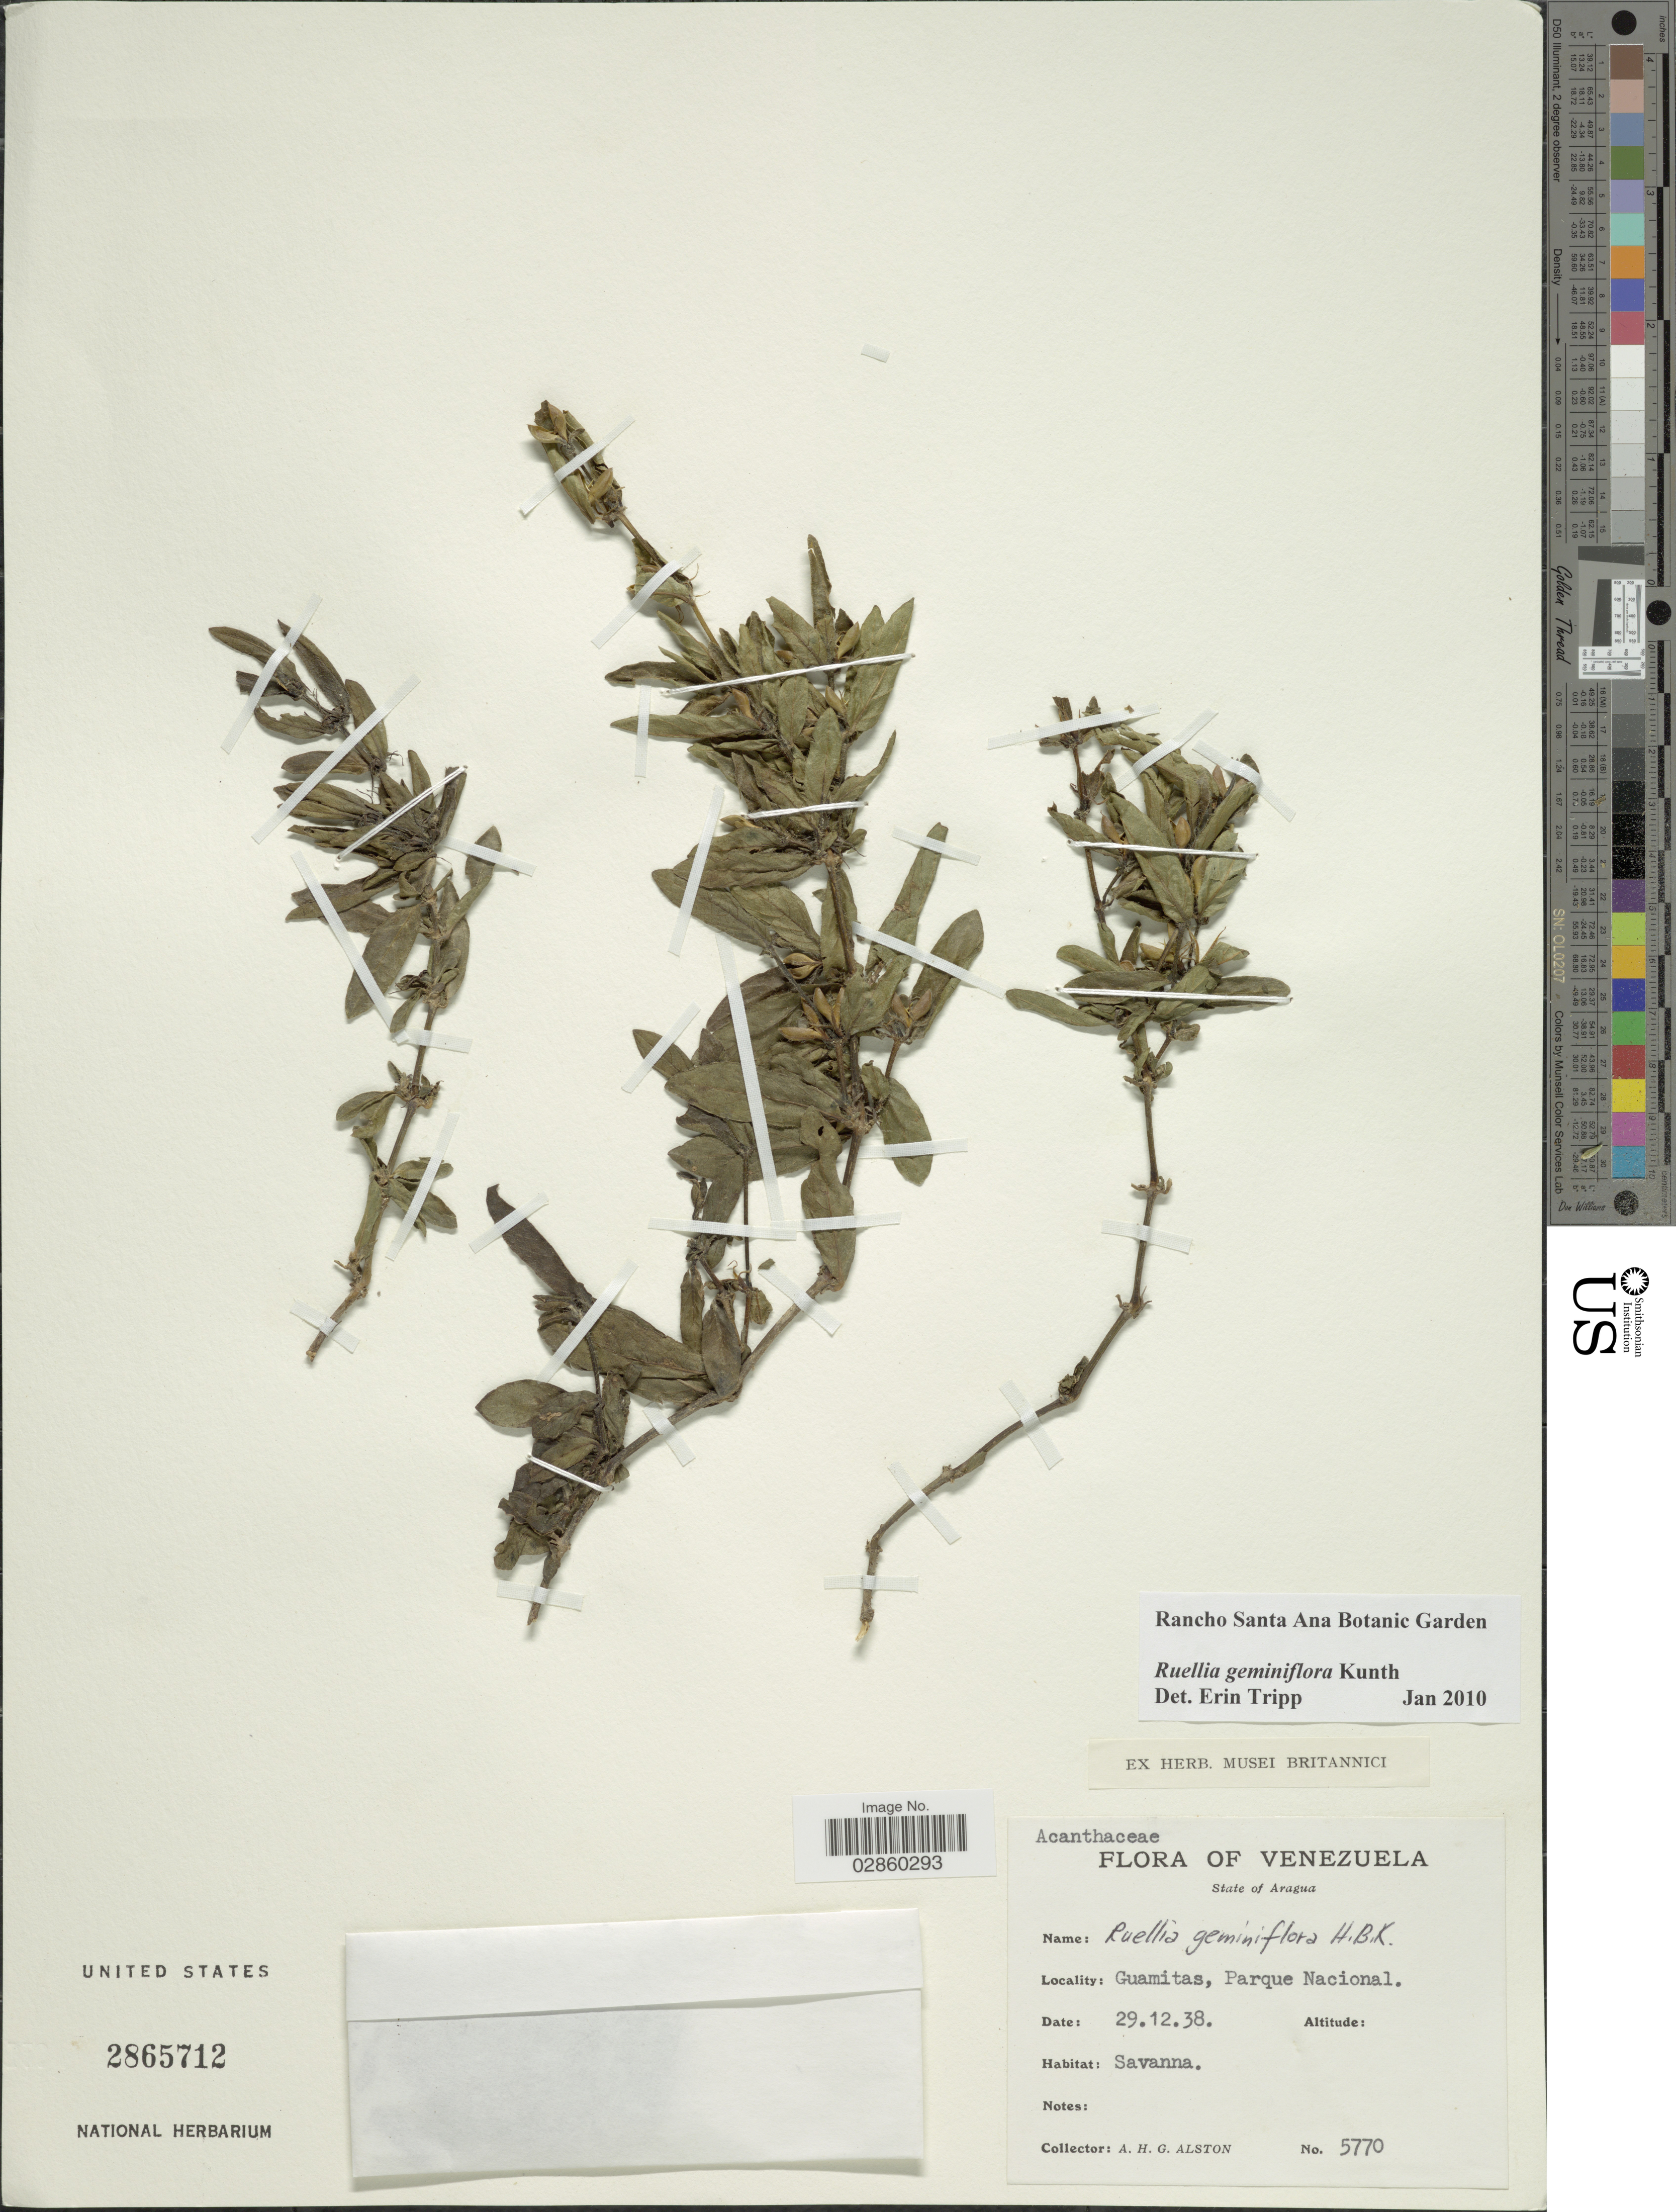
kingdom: Plantae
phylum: Tracheophyta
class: Magnoliopsida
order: Lamiales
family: Acanthaceae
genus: Ruellia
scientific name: Ruellia geminiflora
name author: Kunth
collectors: A. H. Alston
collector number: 5770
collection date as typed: Transcribed d/m/y: 29/12/38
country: Venezuela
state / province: Aragua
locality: Guamitas, Parque Nacional.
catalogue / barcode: US 2865712